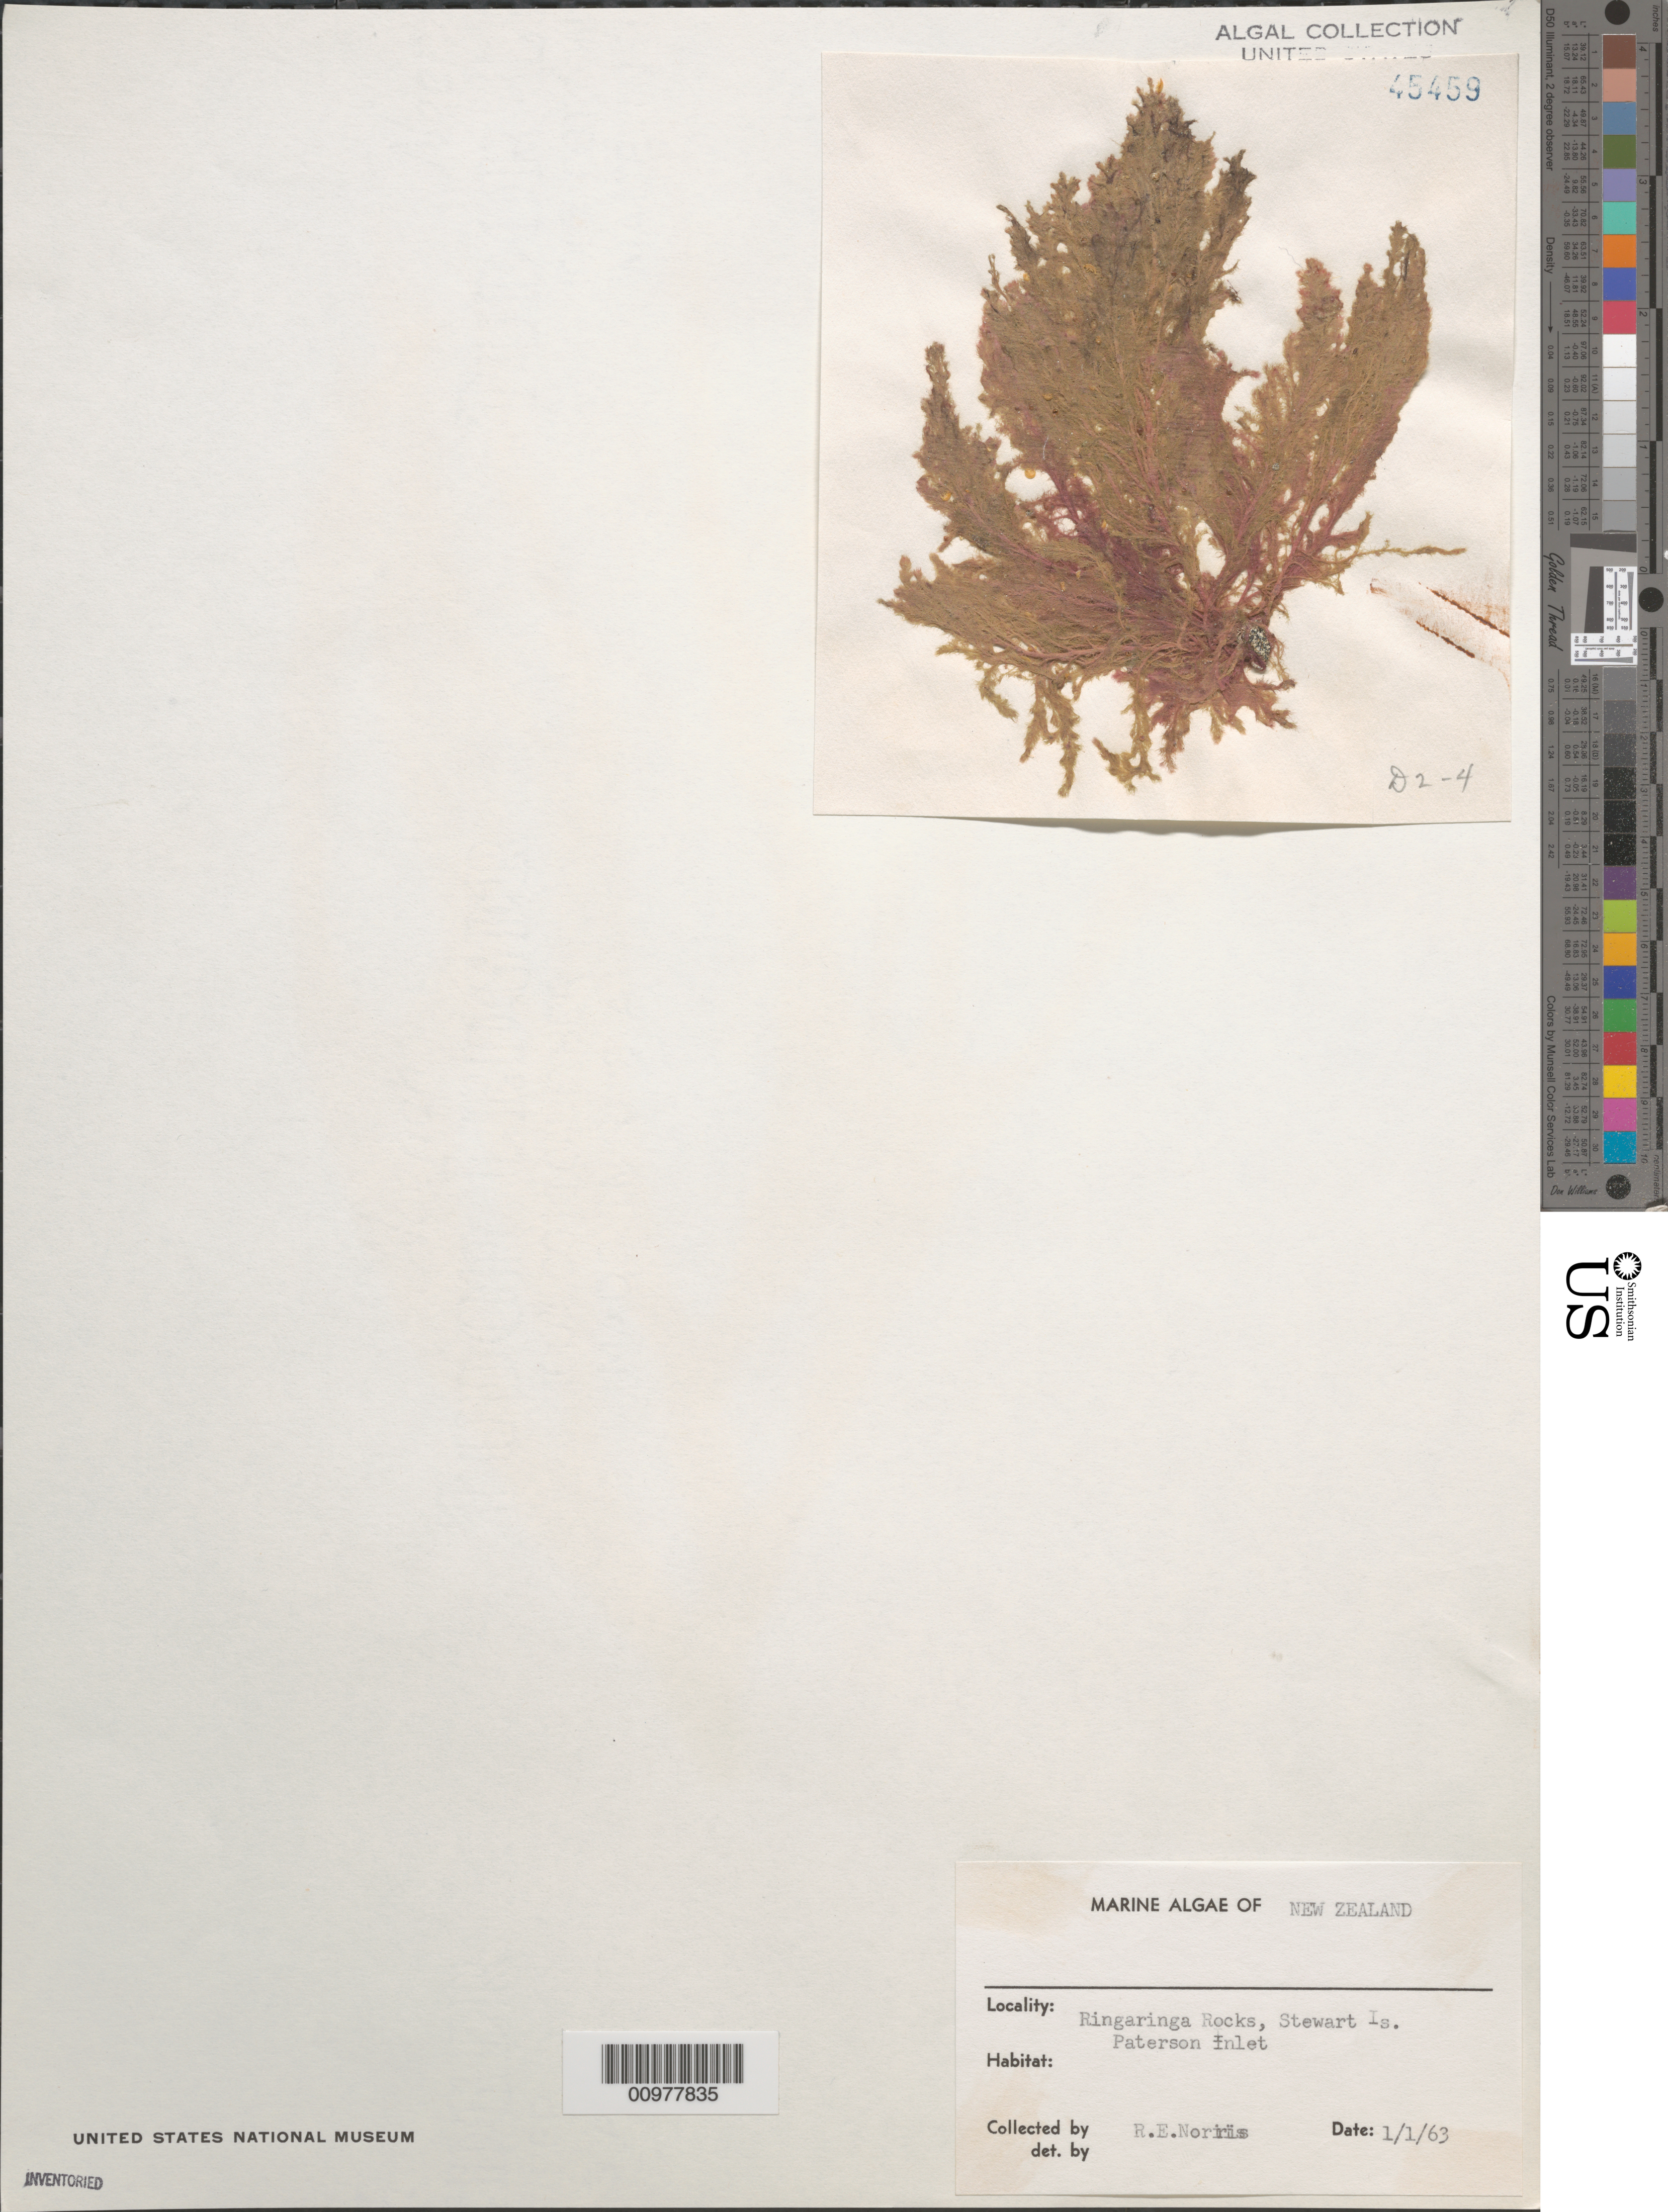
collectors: R. E. Norris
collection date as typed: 01 Jan 1963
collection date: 1963-01-01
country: New Zealand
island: Stewart Island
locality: Ringaringa Rocks, Paterson Inlet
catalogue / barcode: US 45459